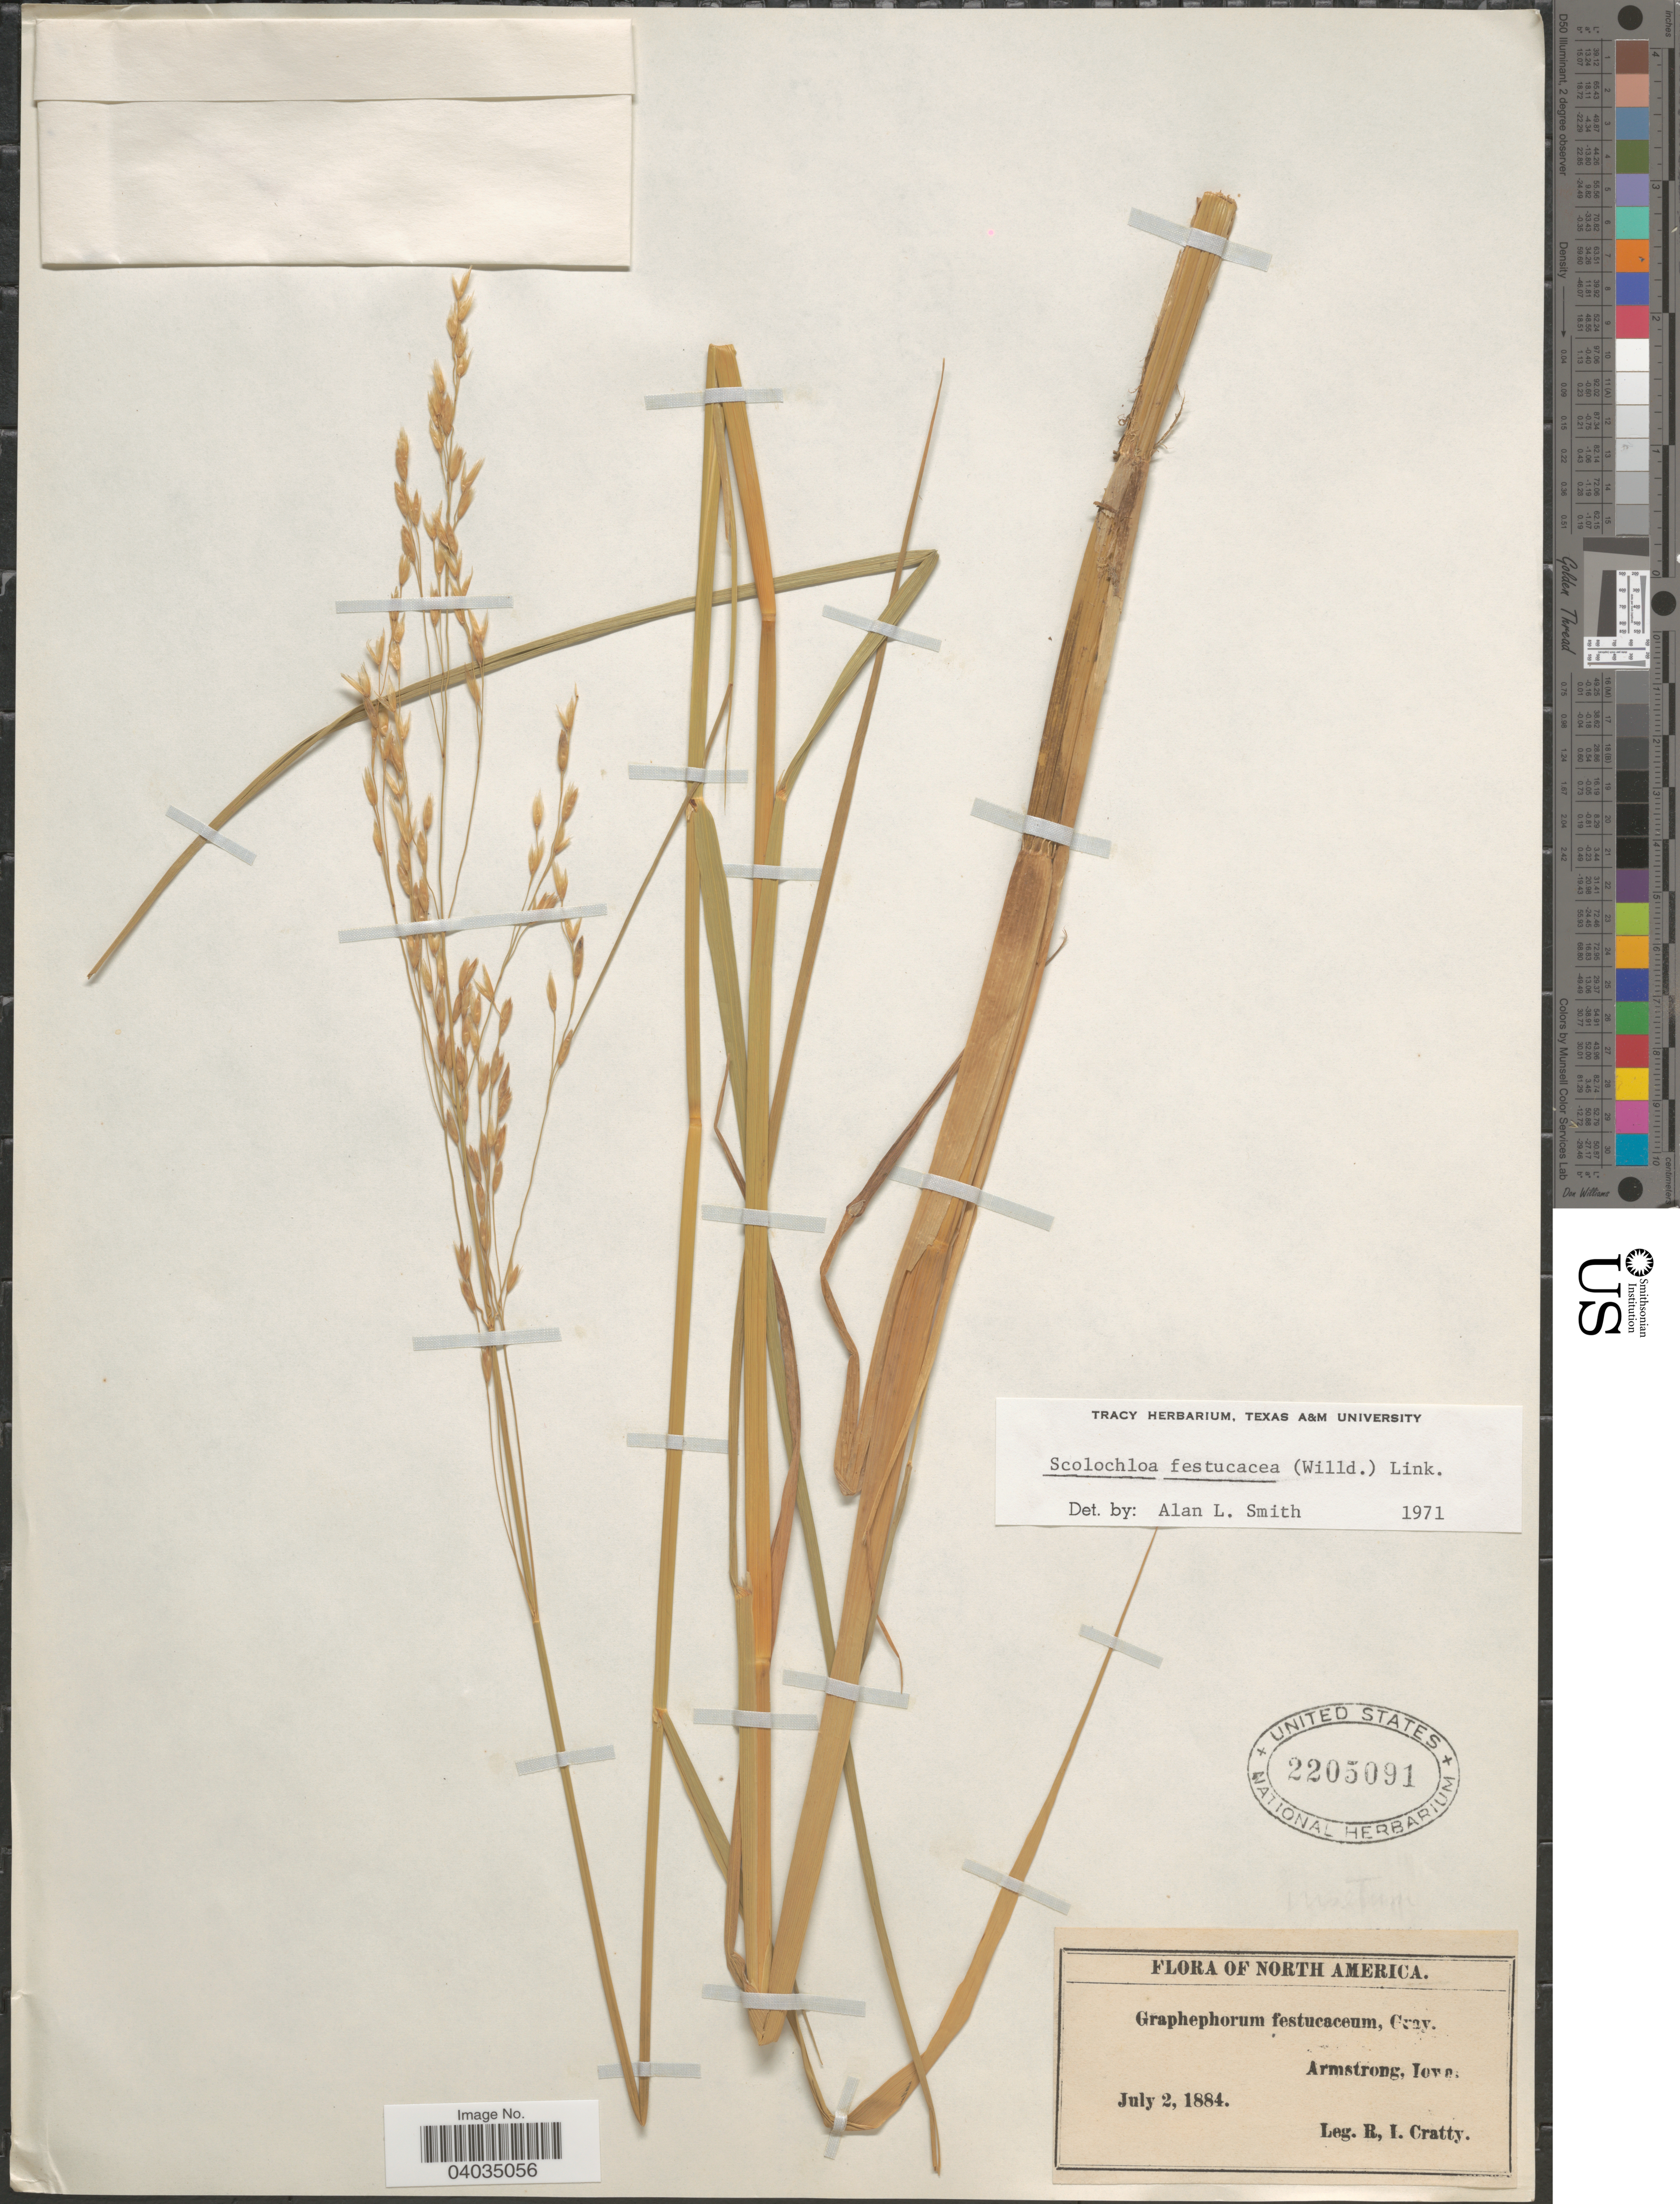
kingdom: Plantae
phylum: Tracheophyta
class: Liliopsida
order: Poales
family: Poaceae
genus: Scolochloa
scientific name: Scolochloa festucacea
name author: (Willd.) Link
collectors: R. Cratty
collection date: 1884-07-02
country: United States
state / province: Iowa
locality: Armstrong.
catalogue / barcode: US 2205091